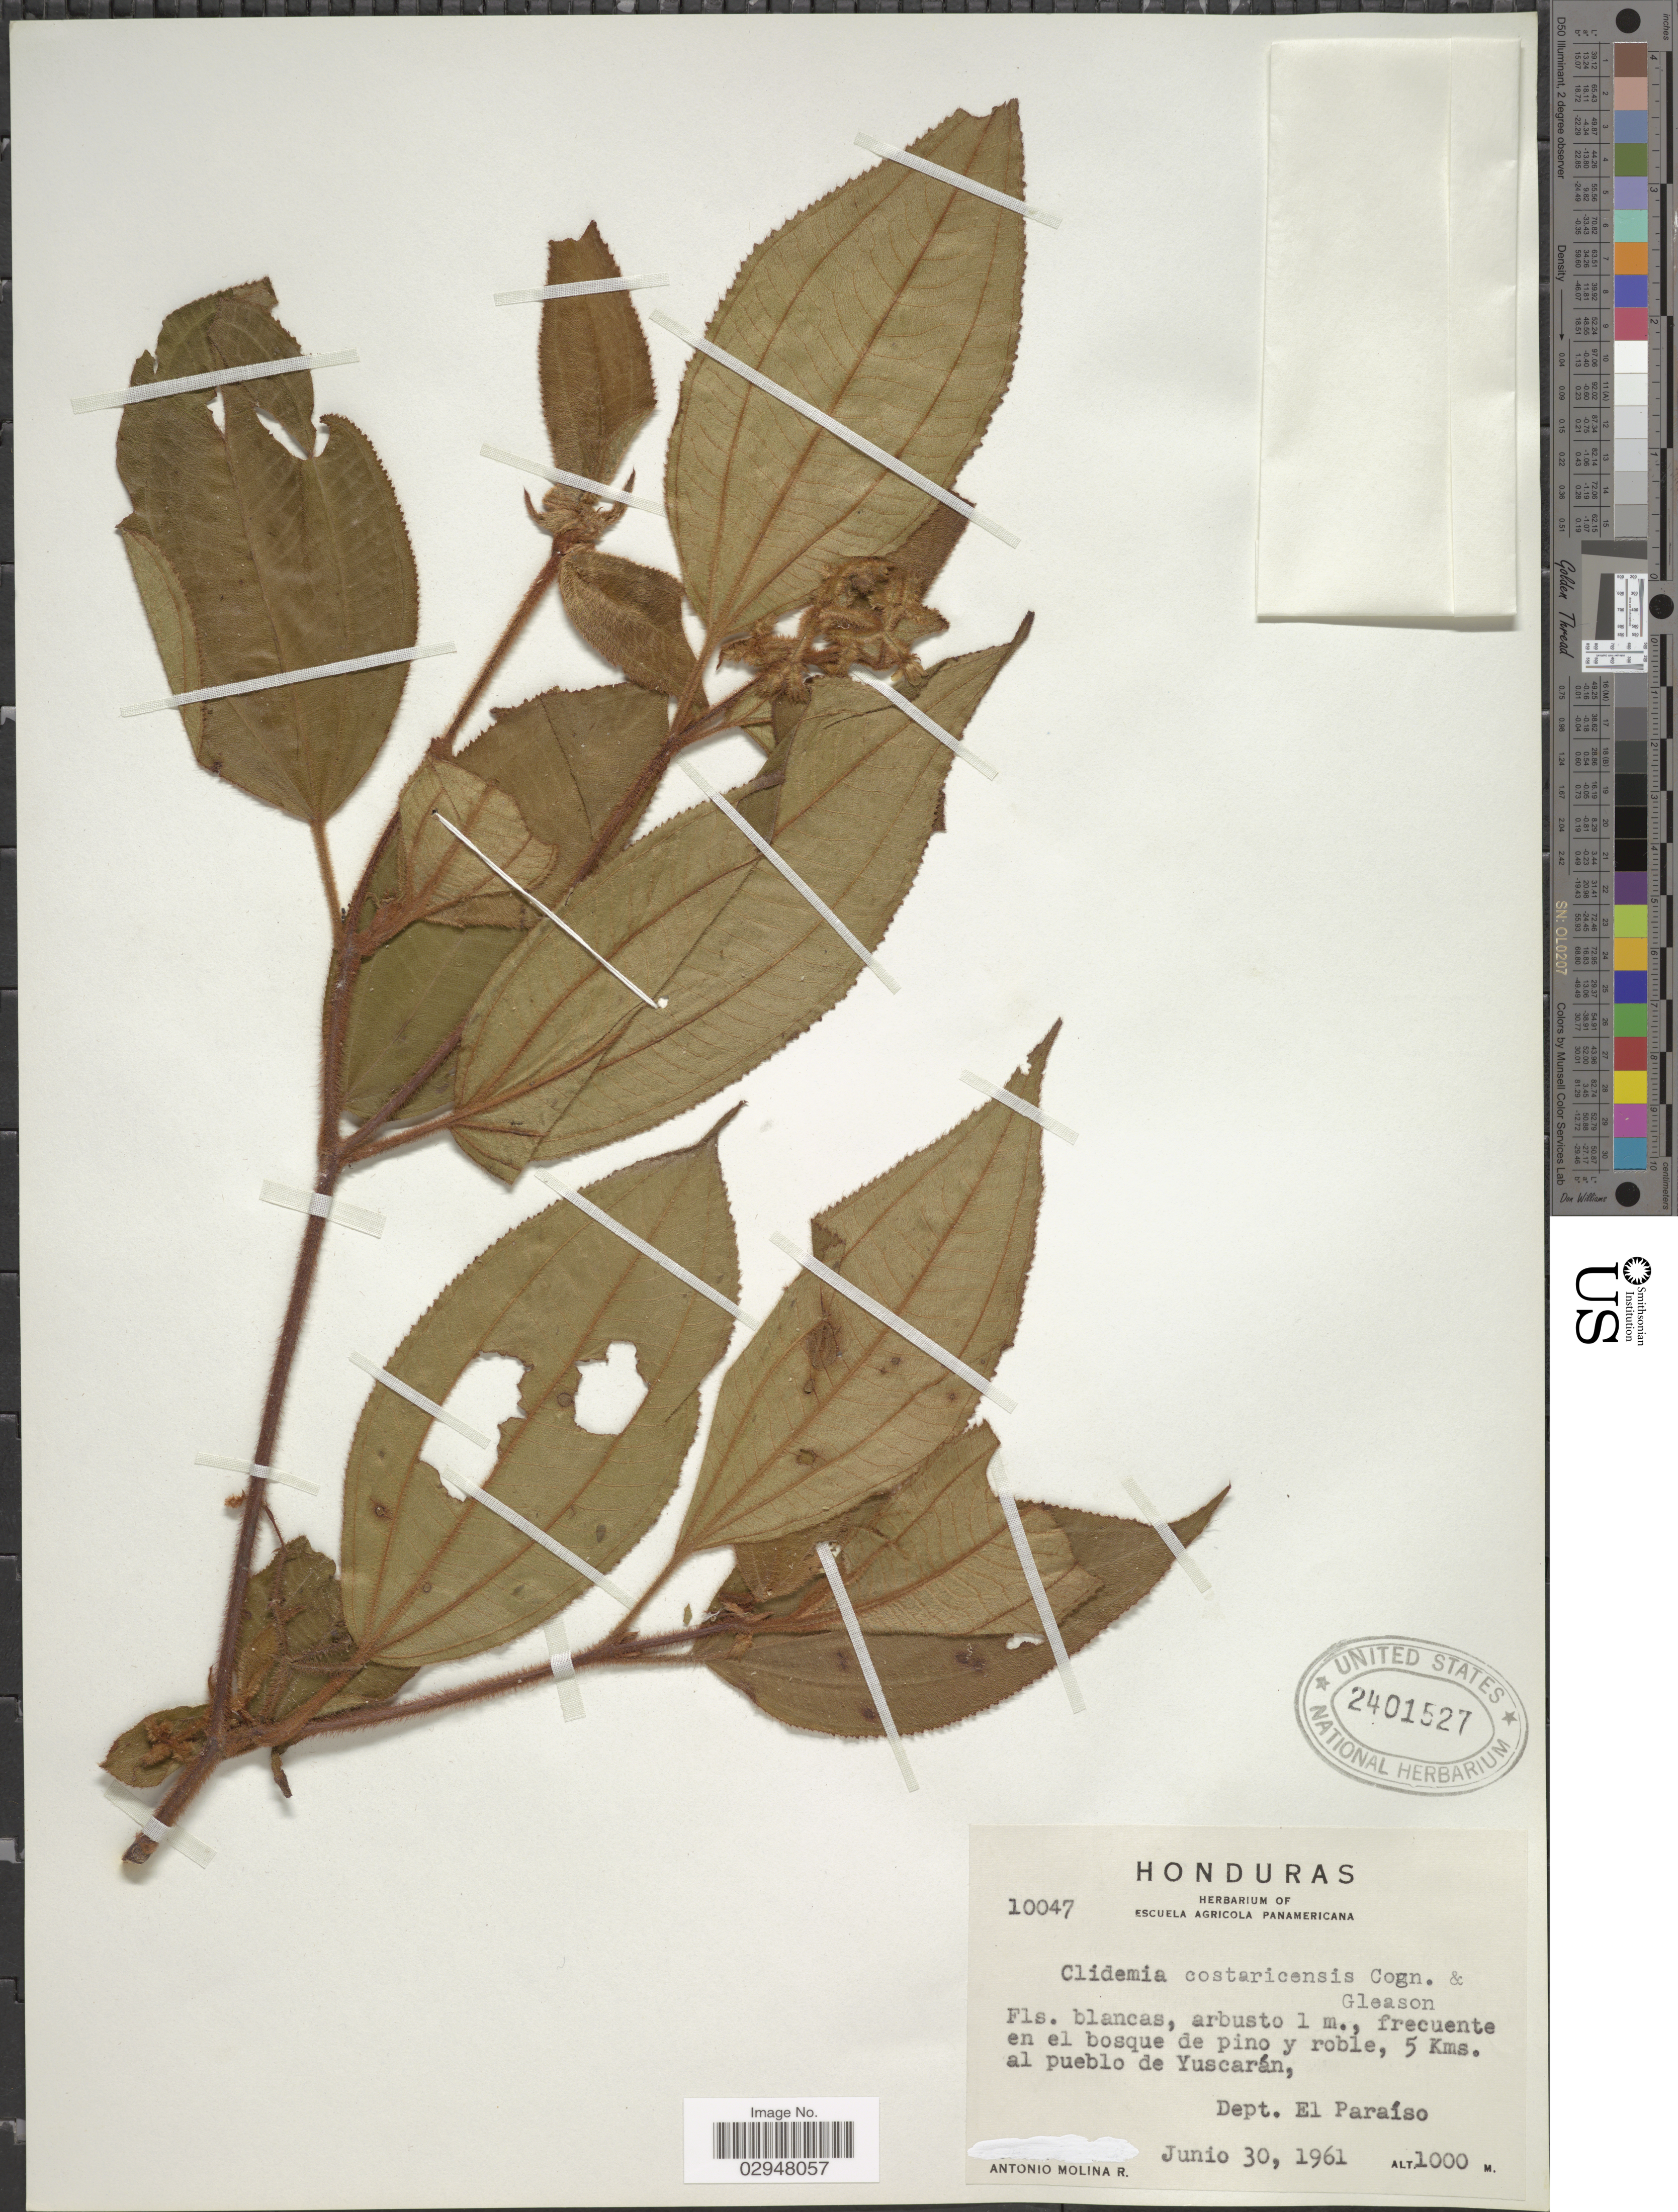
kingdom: Plantae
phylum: Tracheophyta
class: Magnoliopsida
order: Myrtales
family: Melastomataceae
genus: Clidemia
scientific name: Clidemia petiolaris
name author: (Schltdl. & Cham.) Schltdl. ex Triana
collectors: A. Molina R.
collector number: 10047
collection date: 1961-06-30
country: Honduras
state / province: El Paraíso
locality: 5 Kms. al pueblo de Yuscarán, Dept. El Paraíso.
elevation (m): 1000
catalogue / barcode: US 2401527